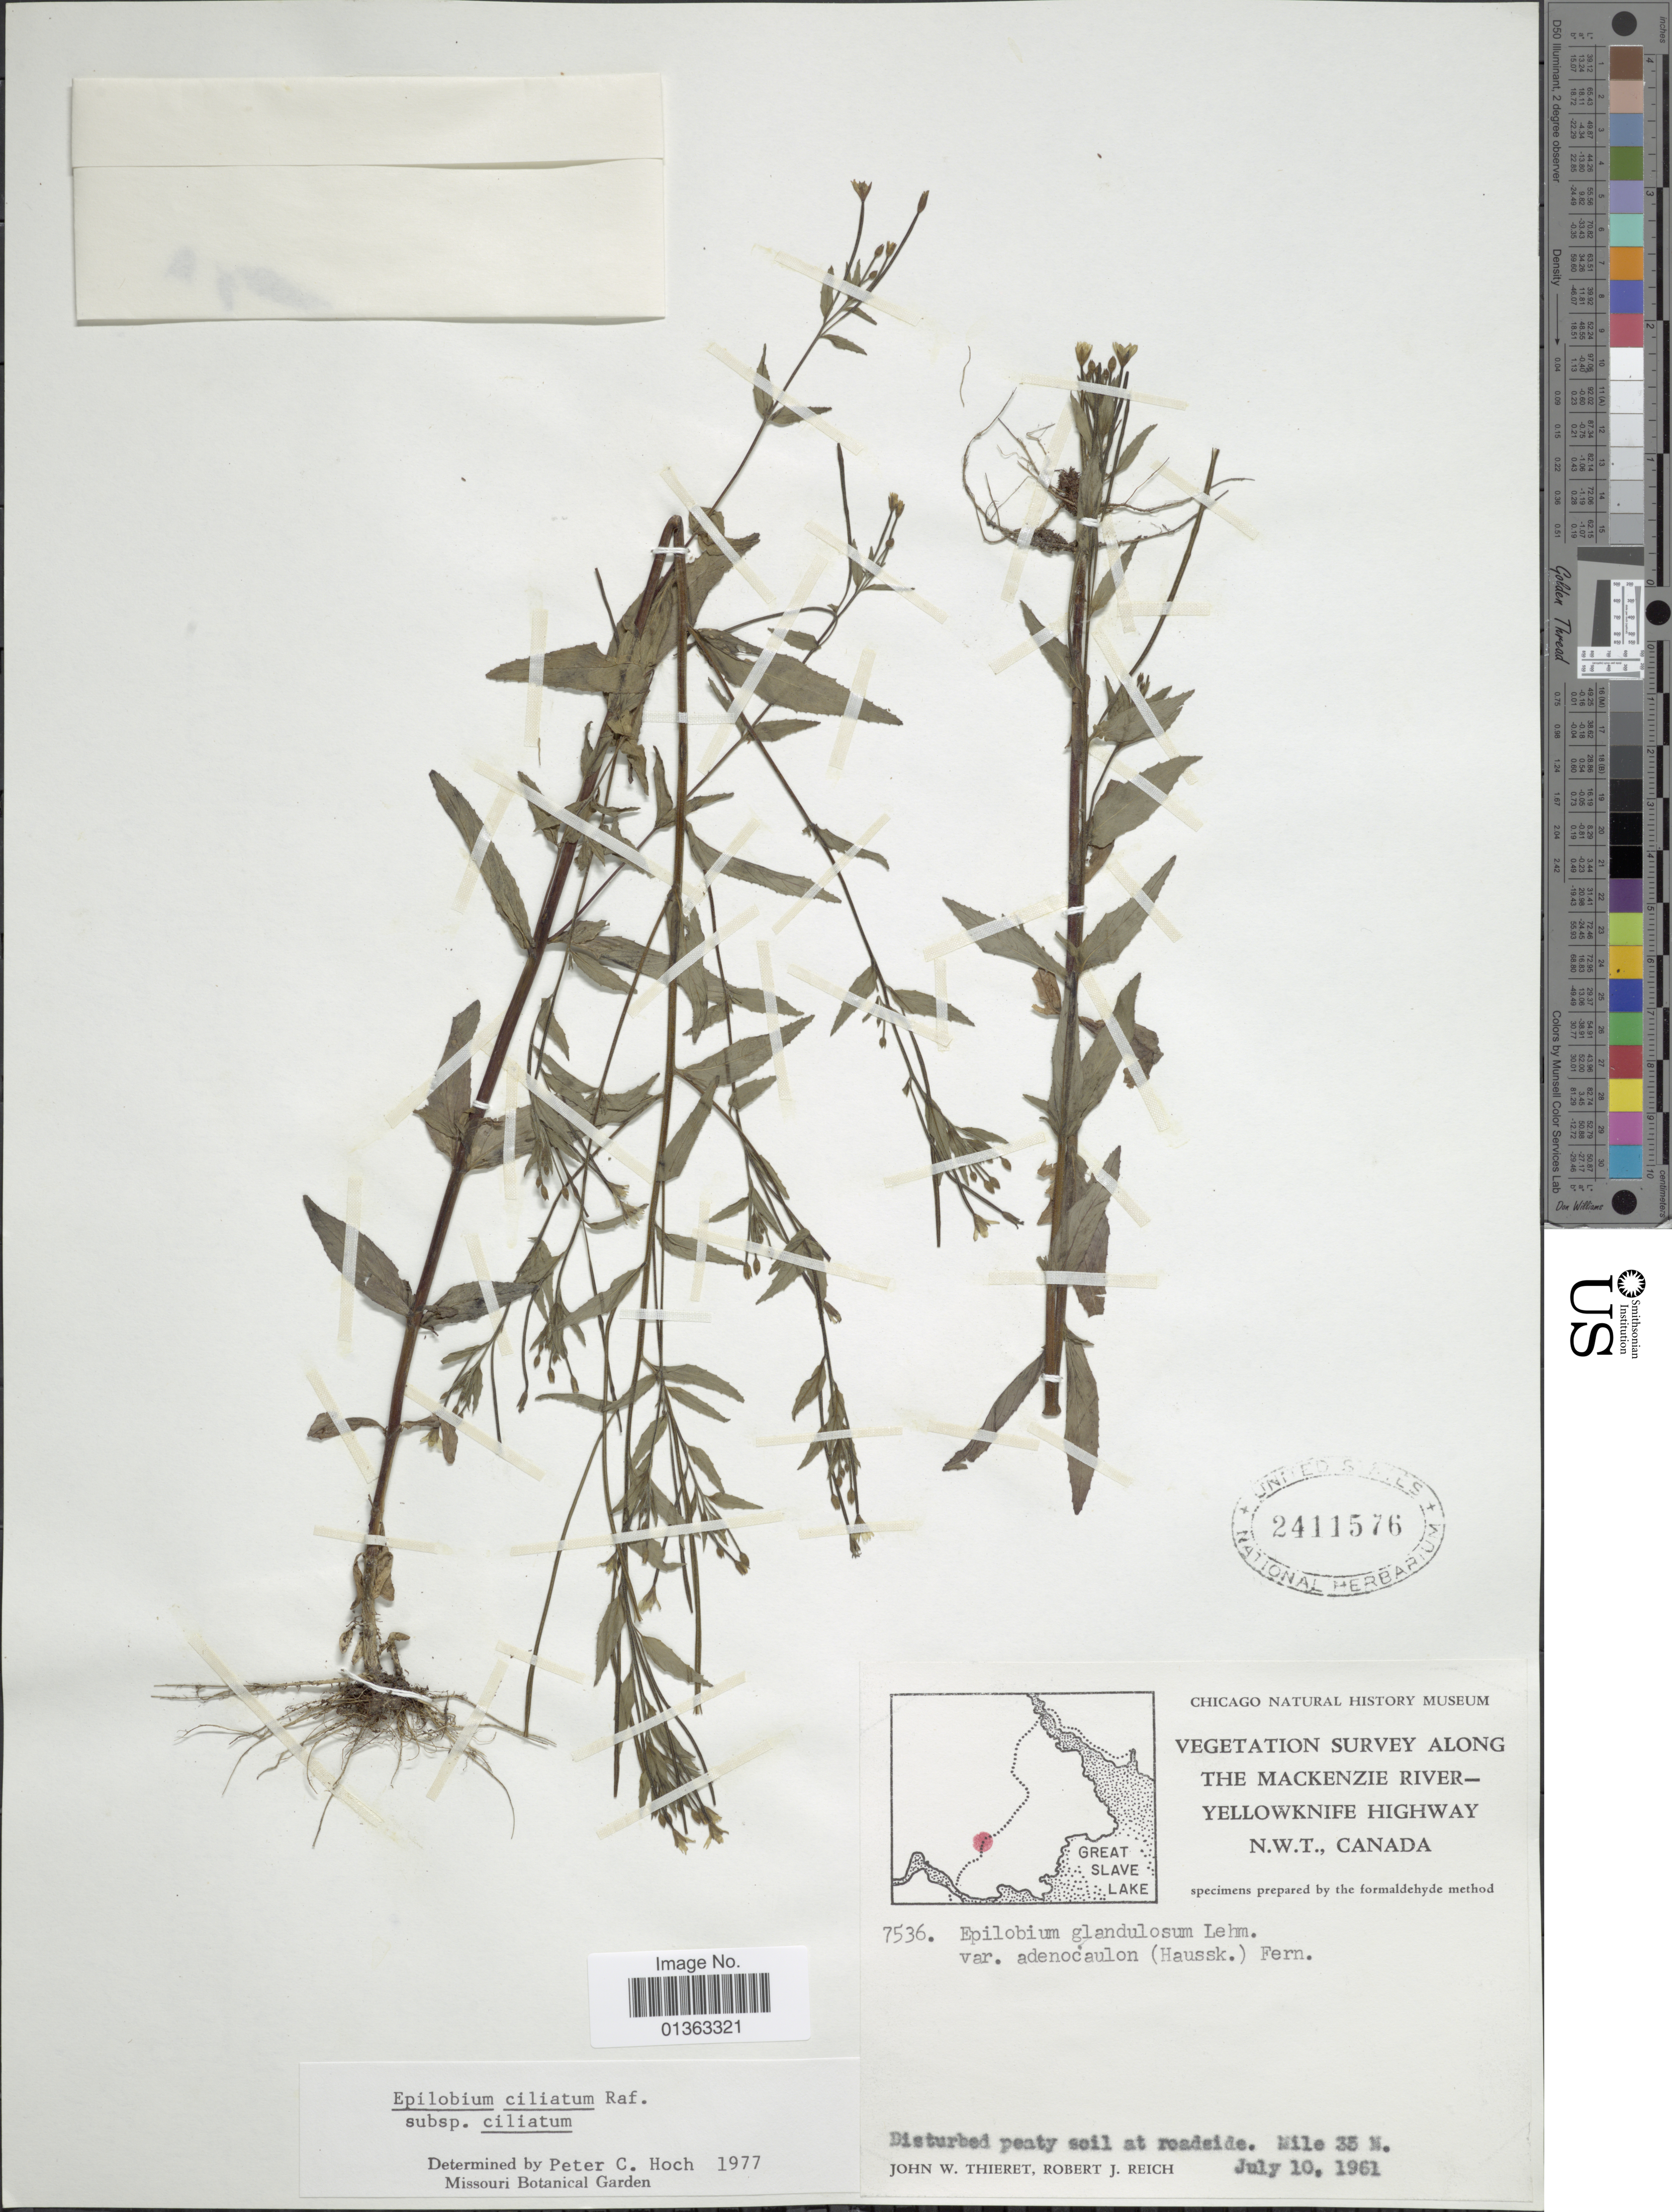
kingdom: Plantae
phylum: Tracheophyta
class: Magnoliopsida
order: Myrtales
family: Onagraceae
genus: Epilobium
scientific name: Epilobium ciliatum subsp. ciliatum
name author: Raf.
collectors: J. W. Thieret & R. Reich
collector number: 7536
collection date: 1961-07-10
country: Canada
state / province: Northwest Territories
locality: Along the Mackenzie River-Yellowknife Highway. Mile 35 N.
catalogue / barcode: US 2411576